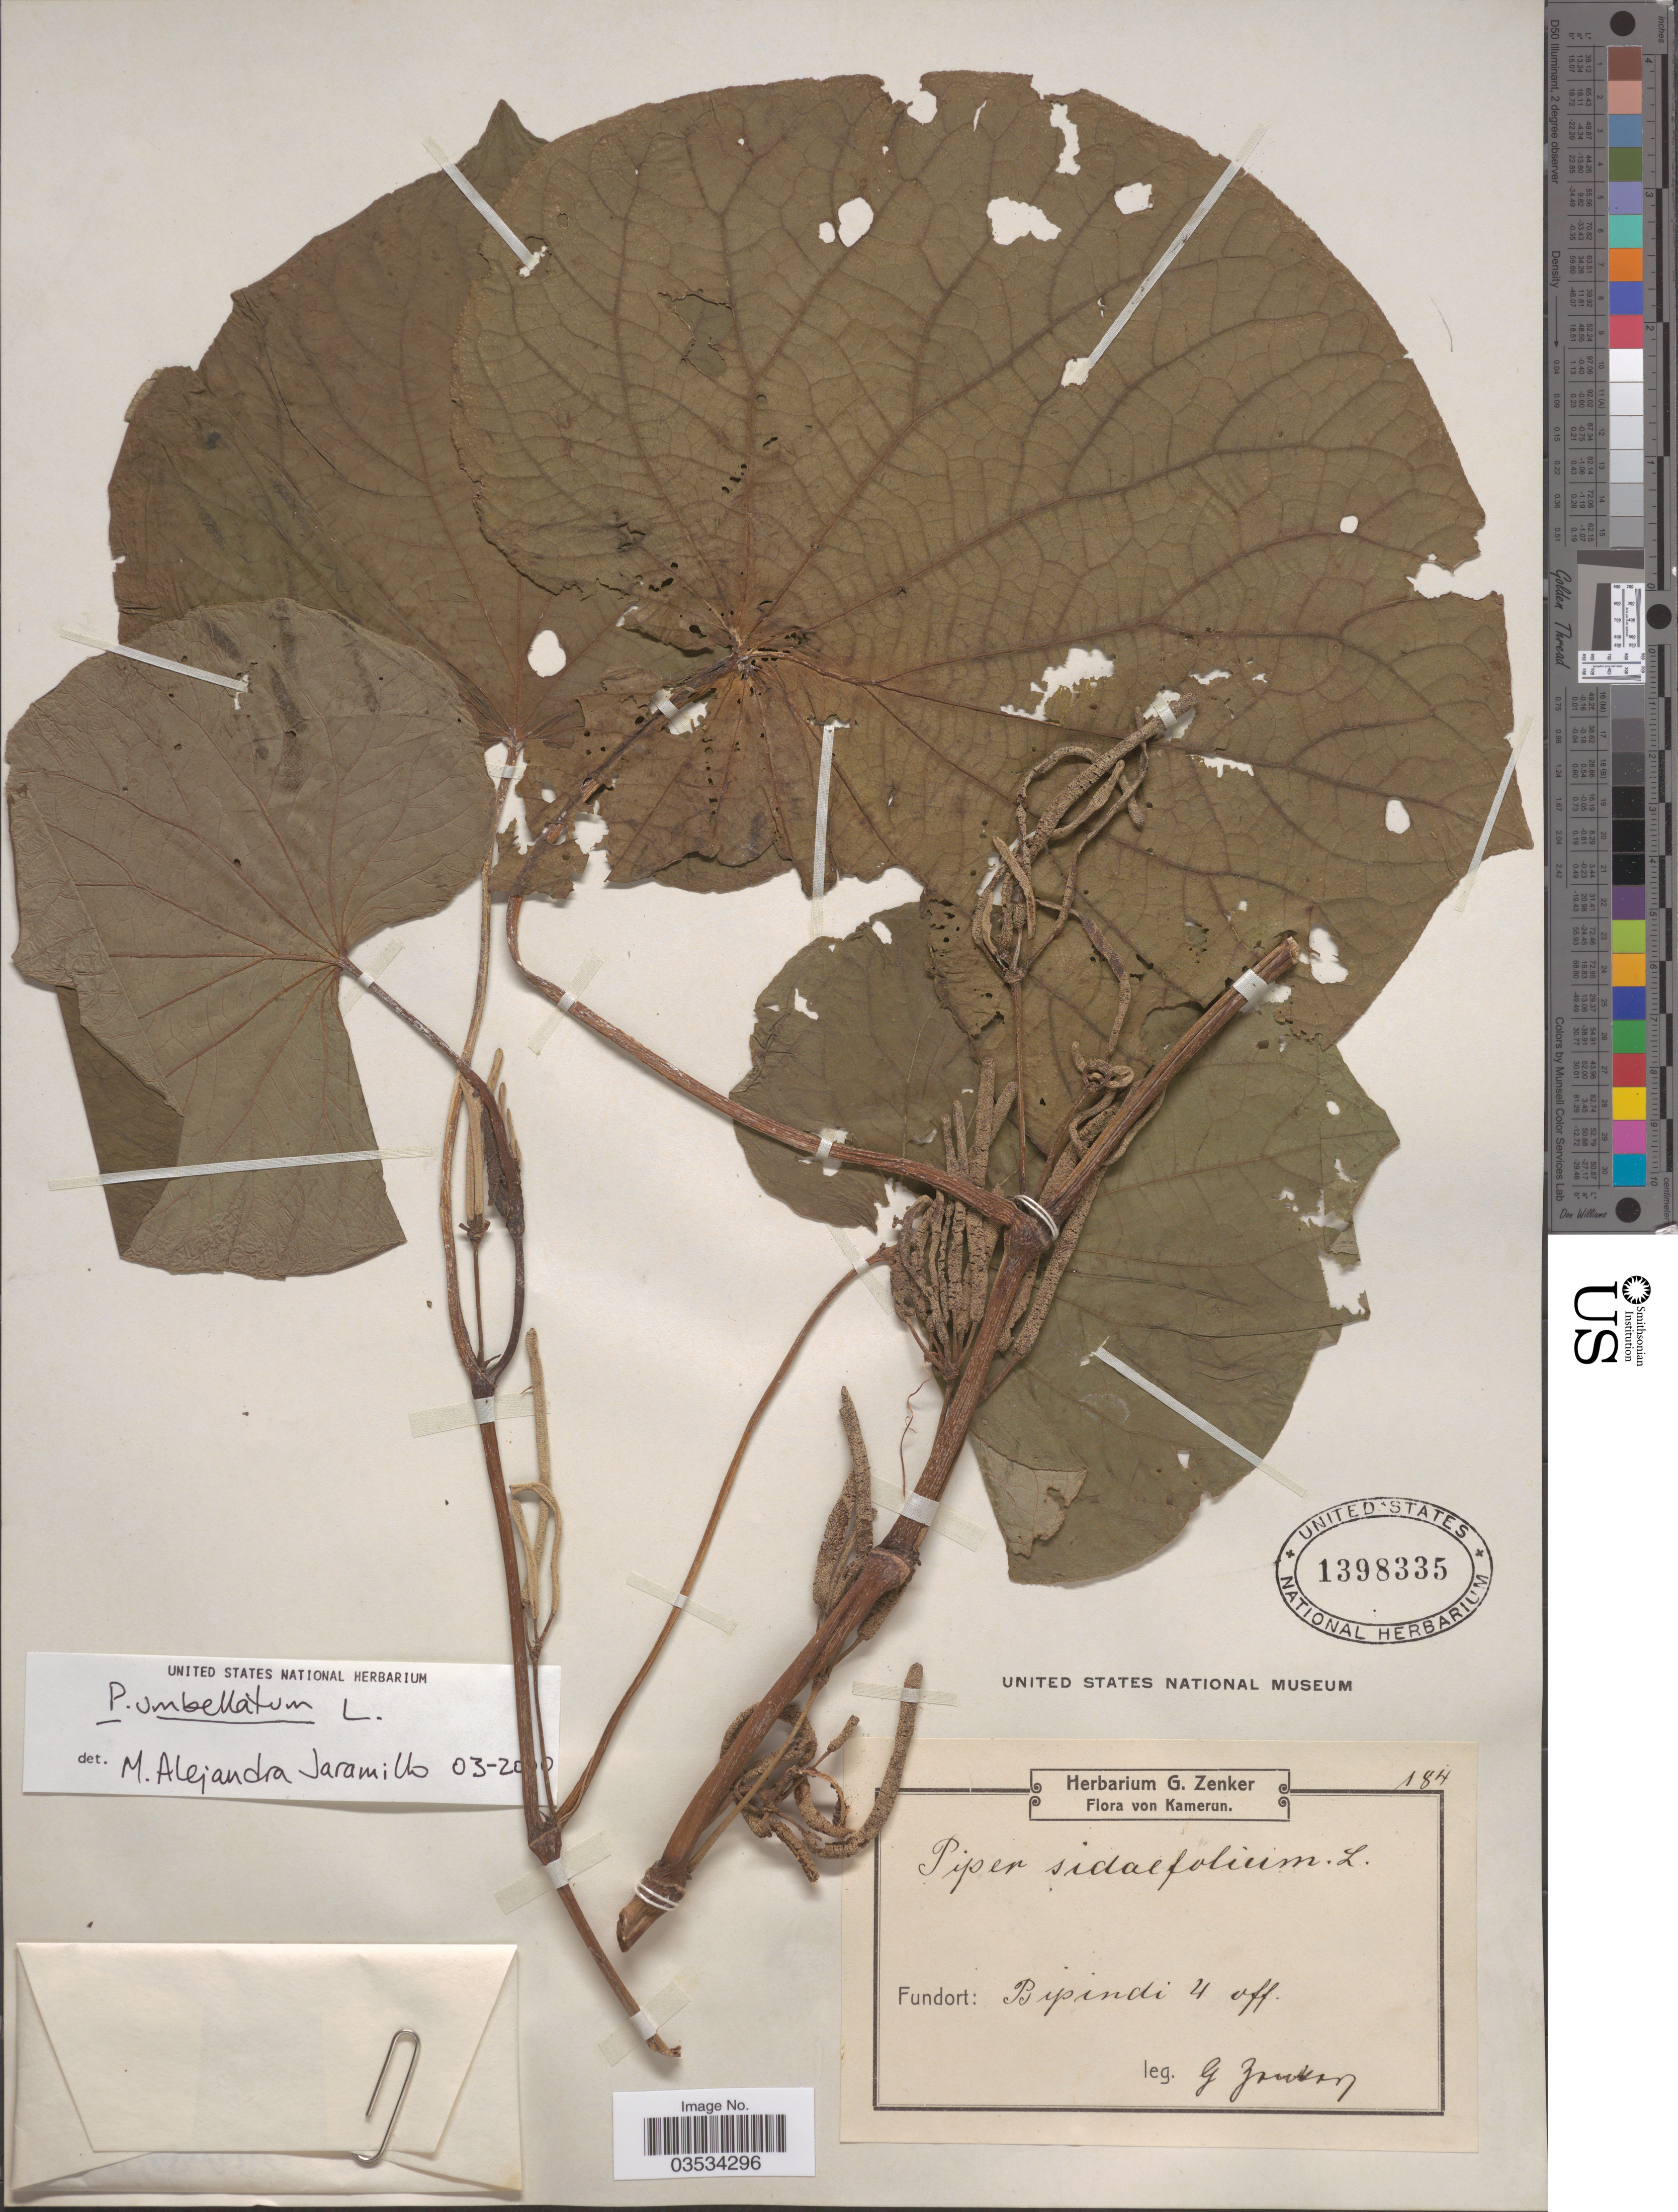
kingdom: Plantae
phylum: Tracheophyta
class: Magnoliopsida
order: Piperales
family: Piperaceae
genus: Piper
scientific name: Piper umbellatum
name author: L.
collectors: G. A. Zenker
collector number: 184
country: Cameroon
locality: Bipindi 4 off.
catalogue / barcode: US 1398335